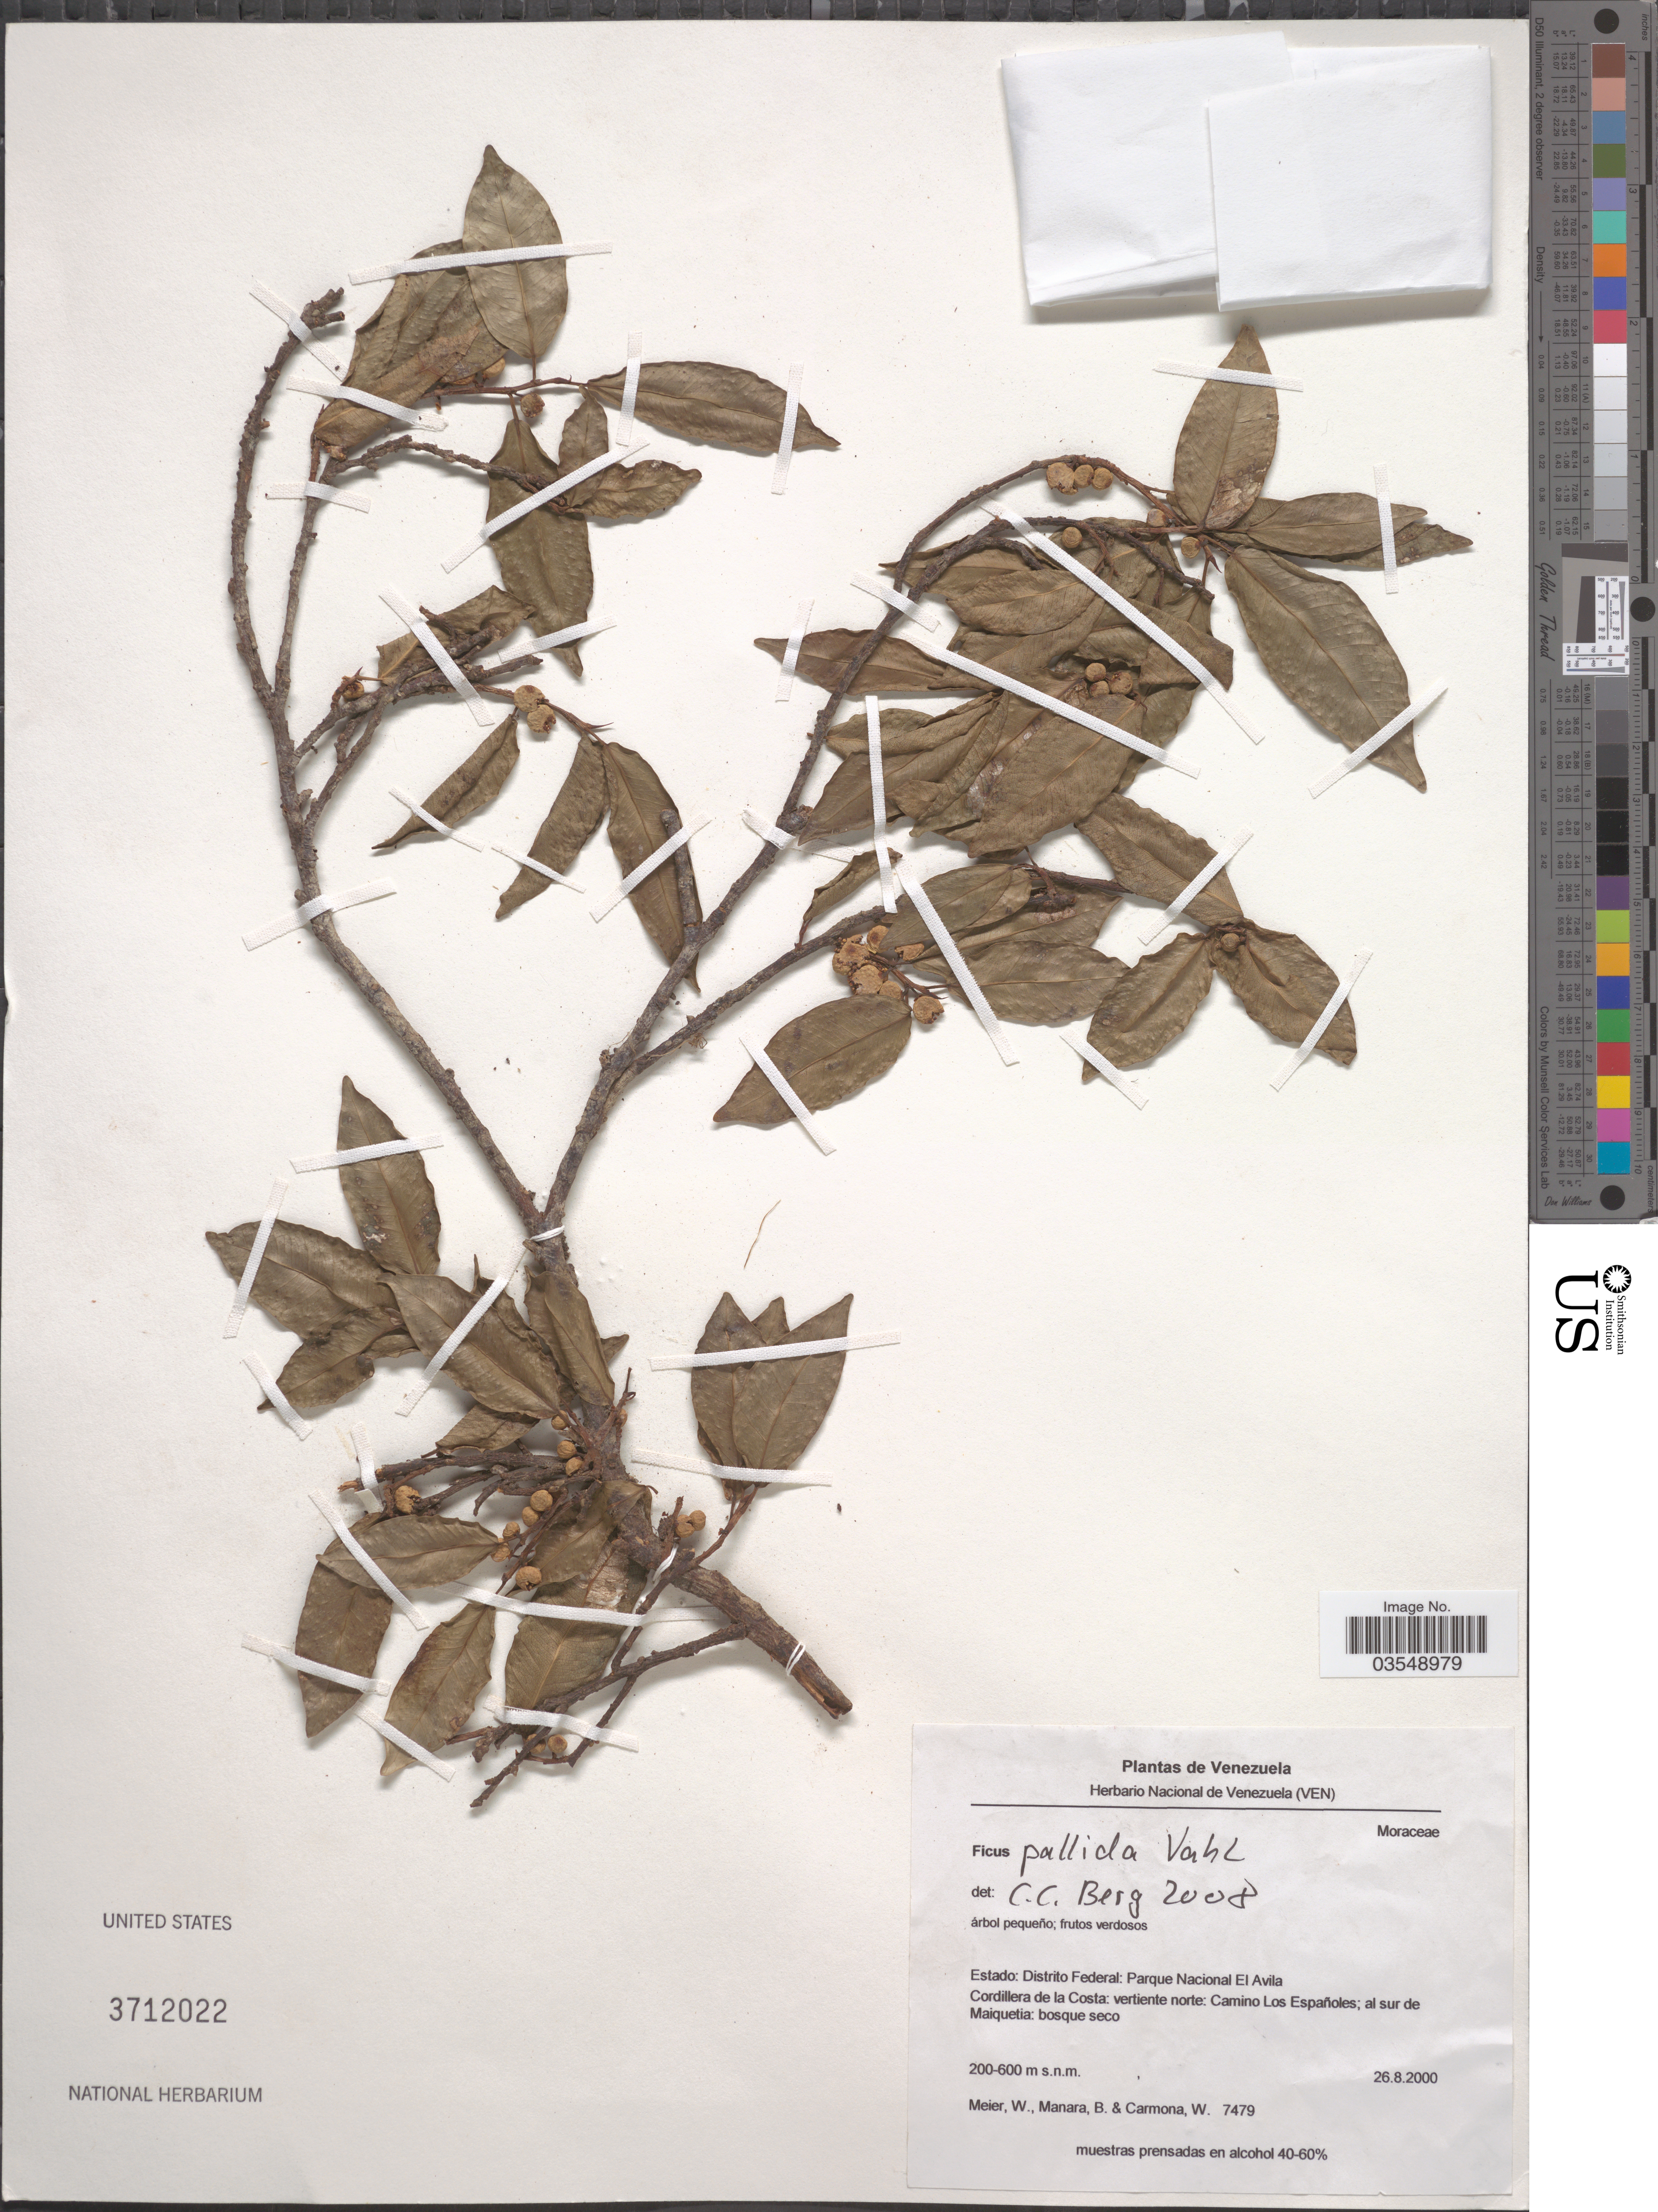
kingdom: Plantae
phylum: Tracheophyta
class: Magnoliopsida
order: Rosales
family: Moraceae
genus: Ficus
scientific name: Ficus pallida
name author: Vahl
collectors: W. Meier, B. Manara & W. Carmona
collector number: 7479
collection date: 2000-08-26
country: Venezuela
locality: Estado: Distrito Federal: Parque Nacional El Avila. Cordillera de la Costa: vertiente norte: Camino Los Españoles; al sur de Maiquetia.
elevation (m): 200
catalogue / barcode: US 3712022